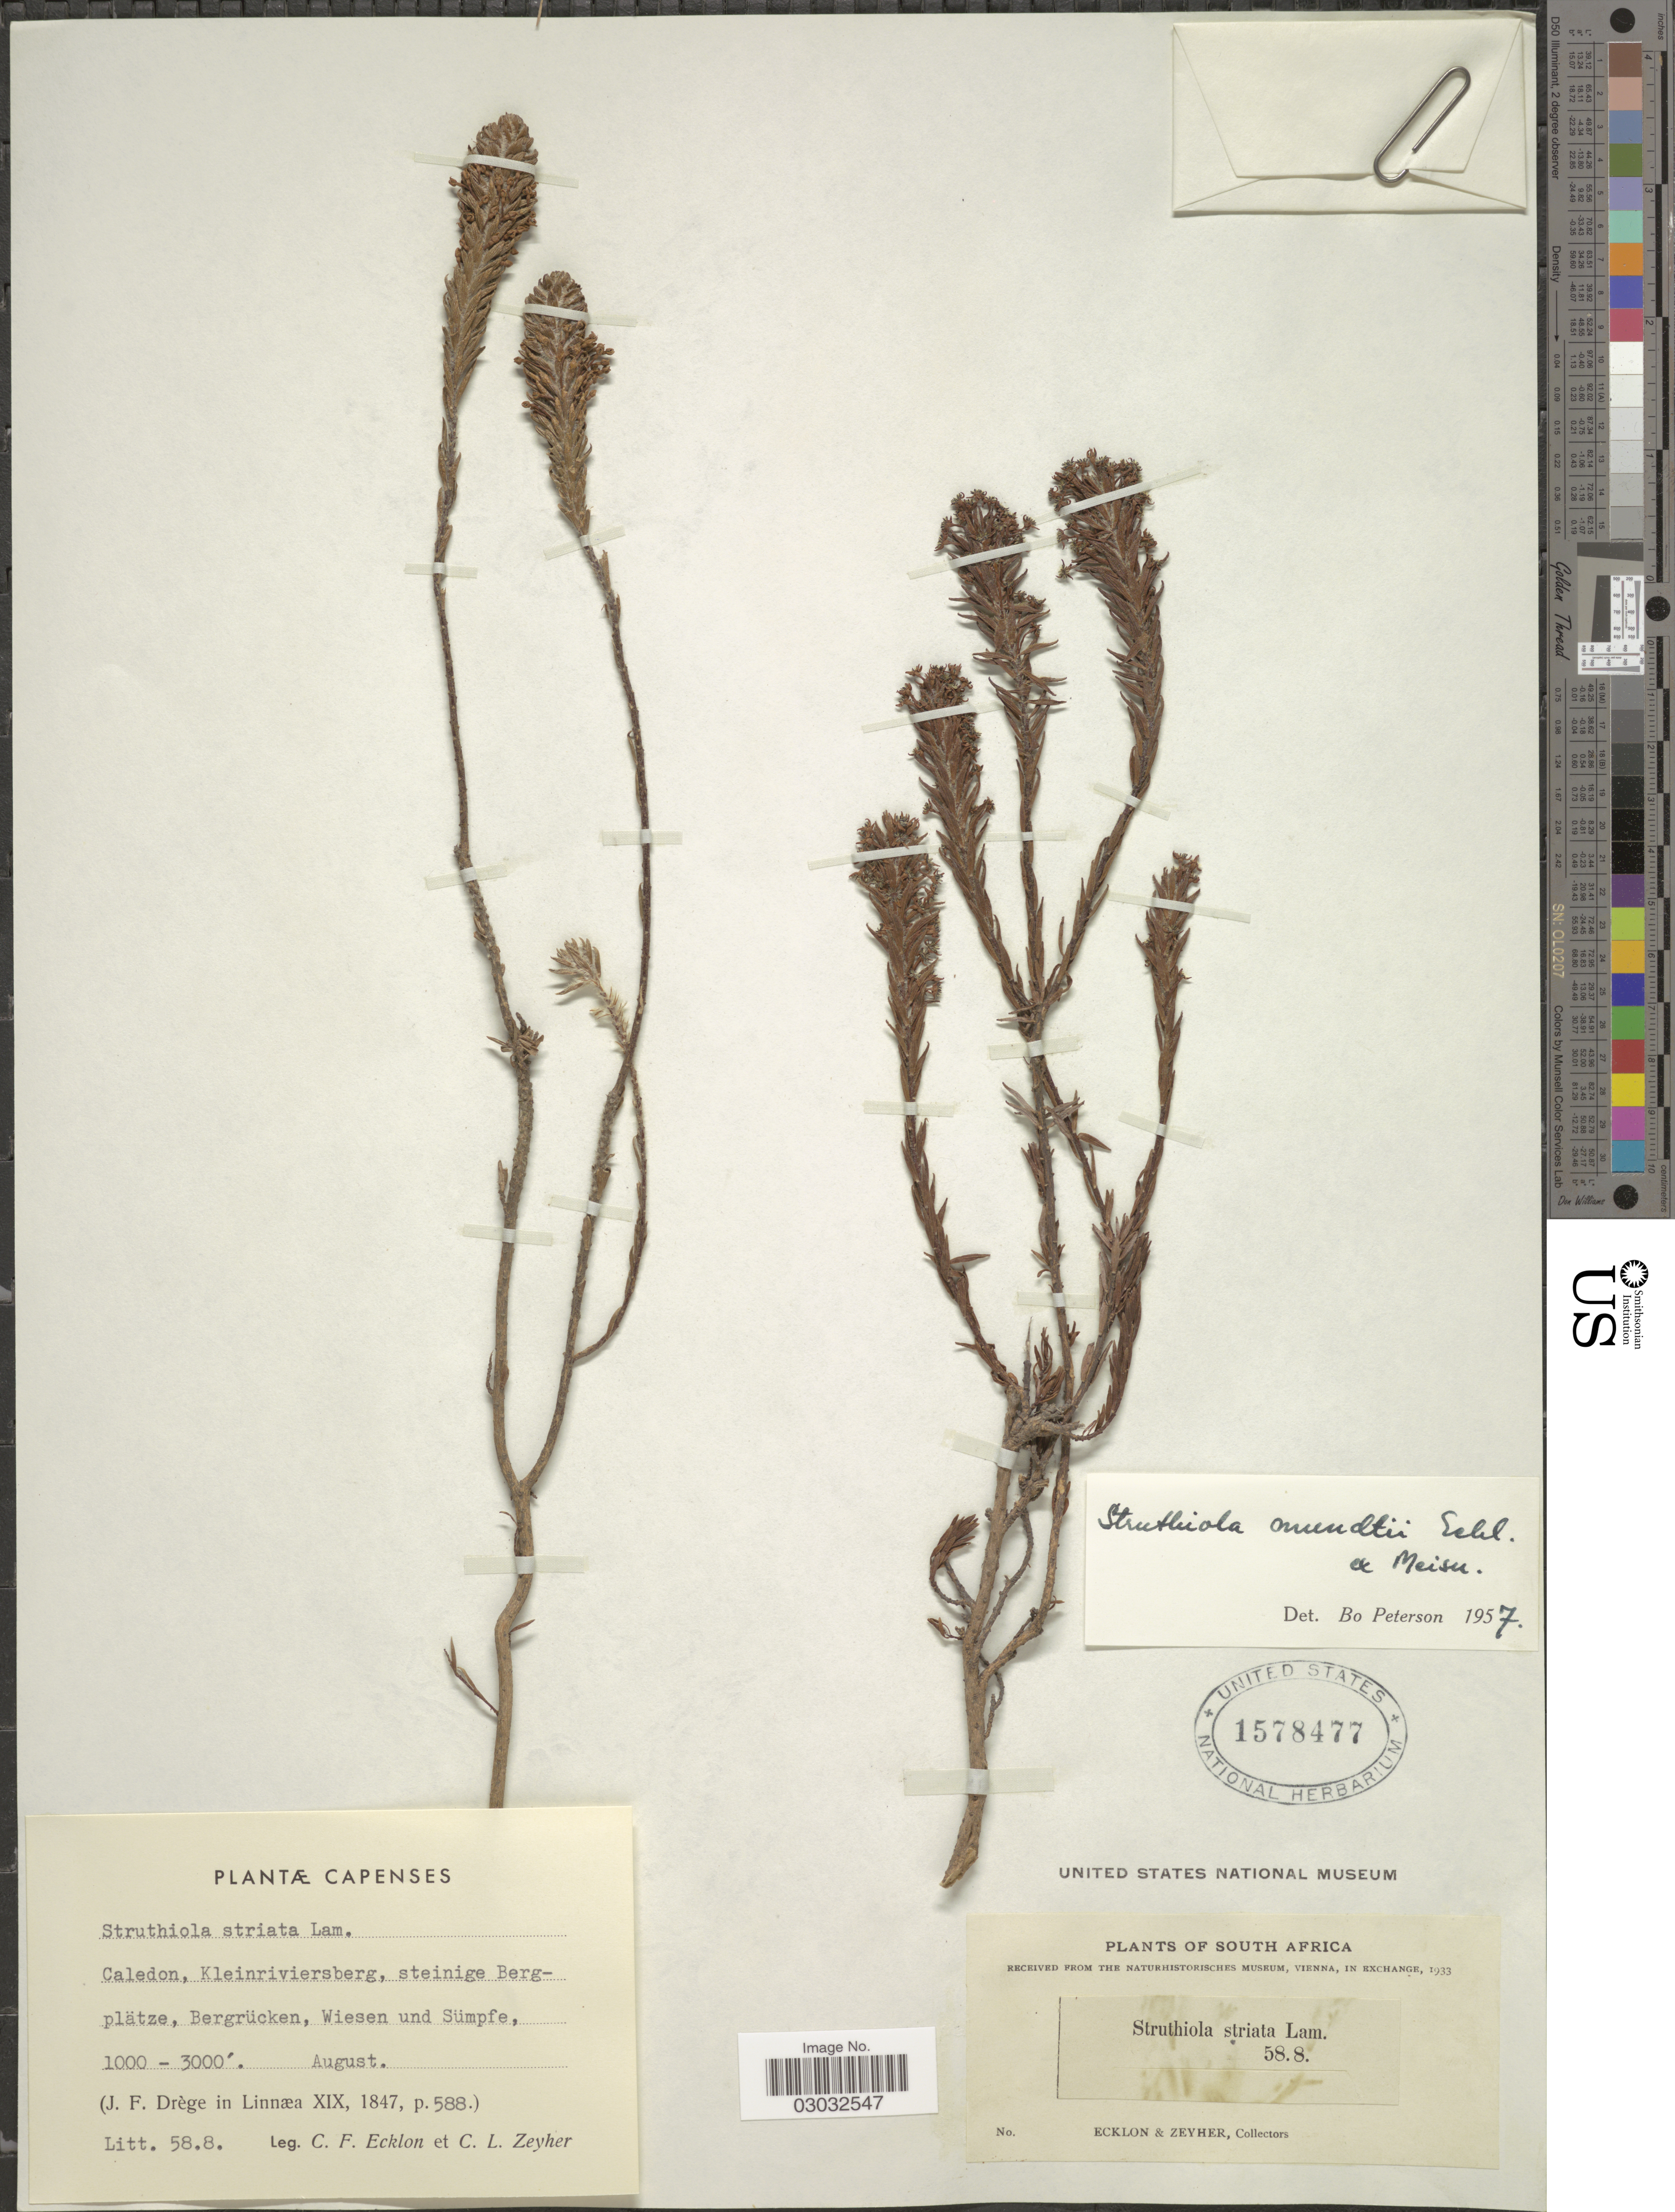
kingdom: Plantae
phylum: Tracheophyta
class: Magnoliopsida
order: Malvales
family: Thymelaeaceae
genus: Struthiola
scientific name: Struthiola mundii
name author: Eckl. ex Meisn.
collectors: C. F. Ecklon & C. Zeyher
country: South Africa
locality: Capenses. Caledon, Kleinriviersberg.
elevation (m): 305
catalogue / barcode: US 1578477